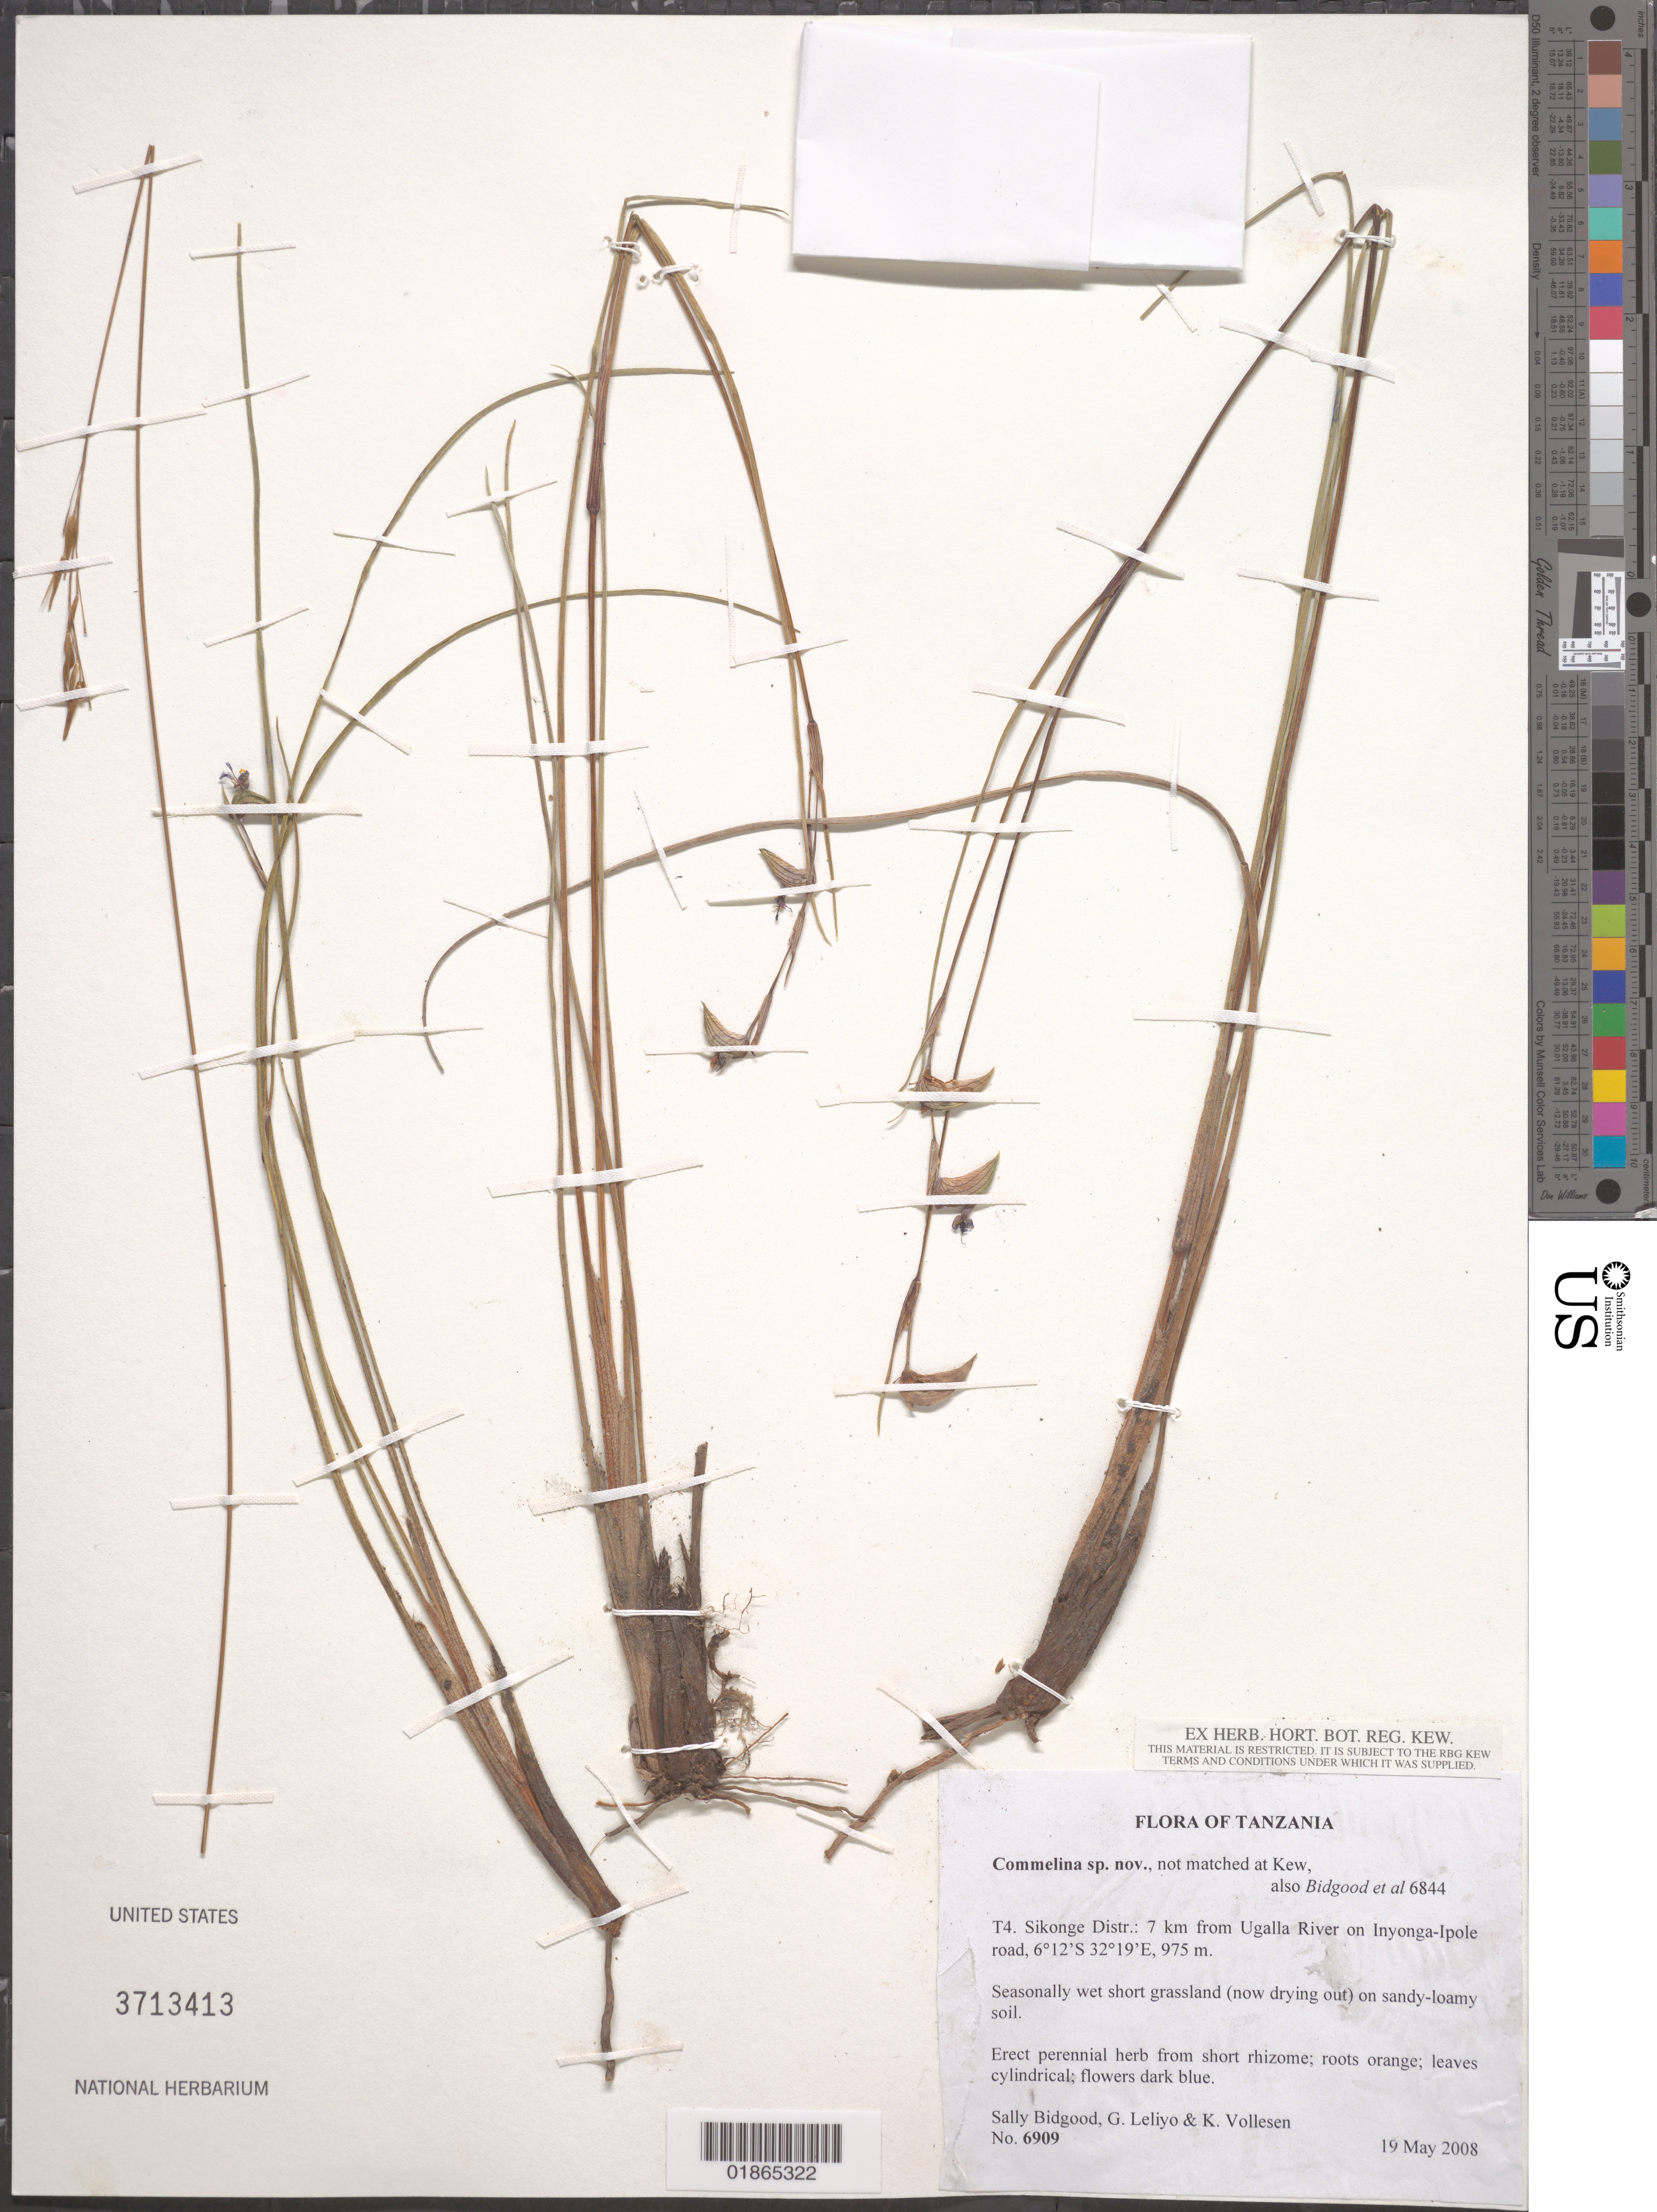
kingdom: Plantae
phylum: Tracheophyta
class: Liliopsida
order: Commelinales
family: Commelinaceae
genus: Commelina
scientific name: Commelina sp.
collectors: S. Bidgood, G. Leliyo & K. Vollesen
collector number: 6909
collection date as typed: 19 May 2008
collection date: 2008-05-19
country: Tanzania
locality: T4 Sikonge Distr.: 7 km from Ugalla River on Inyonga-Ipole road.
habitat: Seasonally wet short grassland (now drying out) on sandy-loamy soil.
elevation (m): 975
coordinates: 6 12 S, 32 19 E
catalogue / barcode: US 3713413